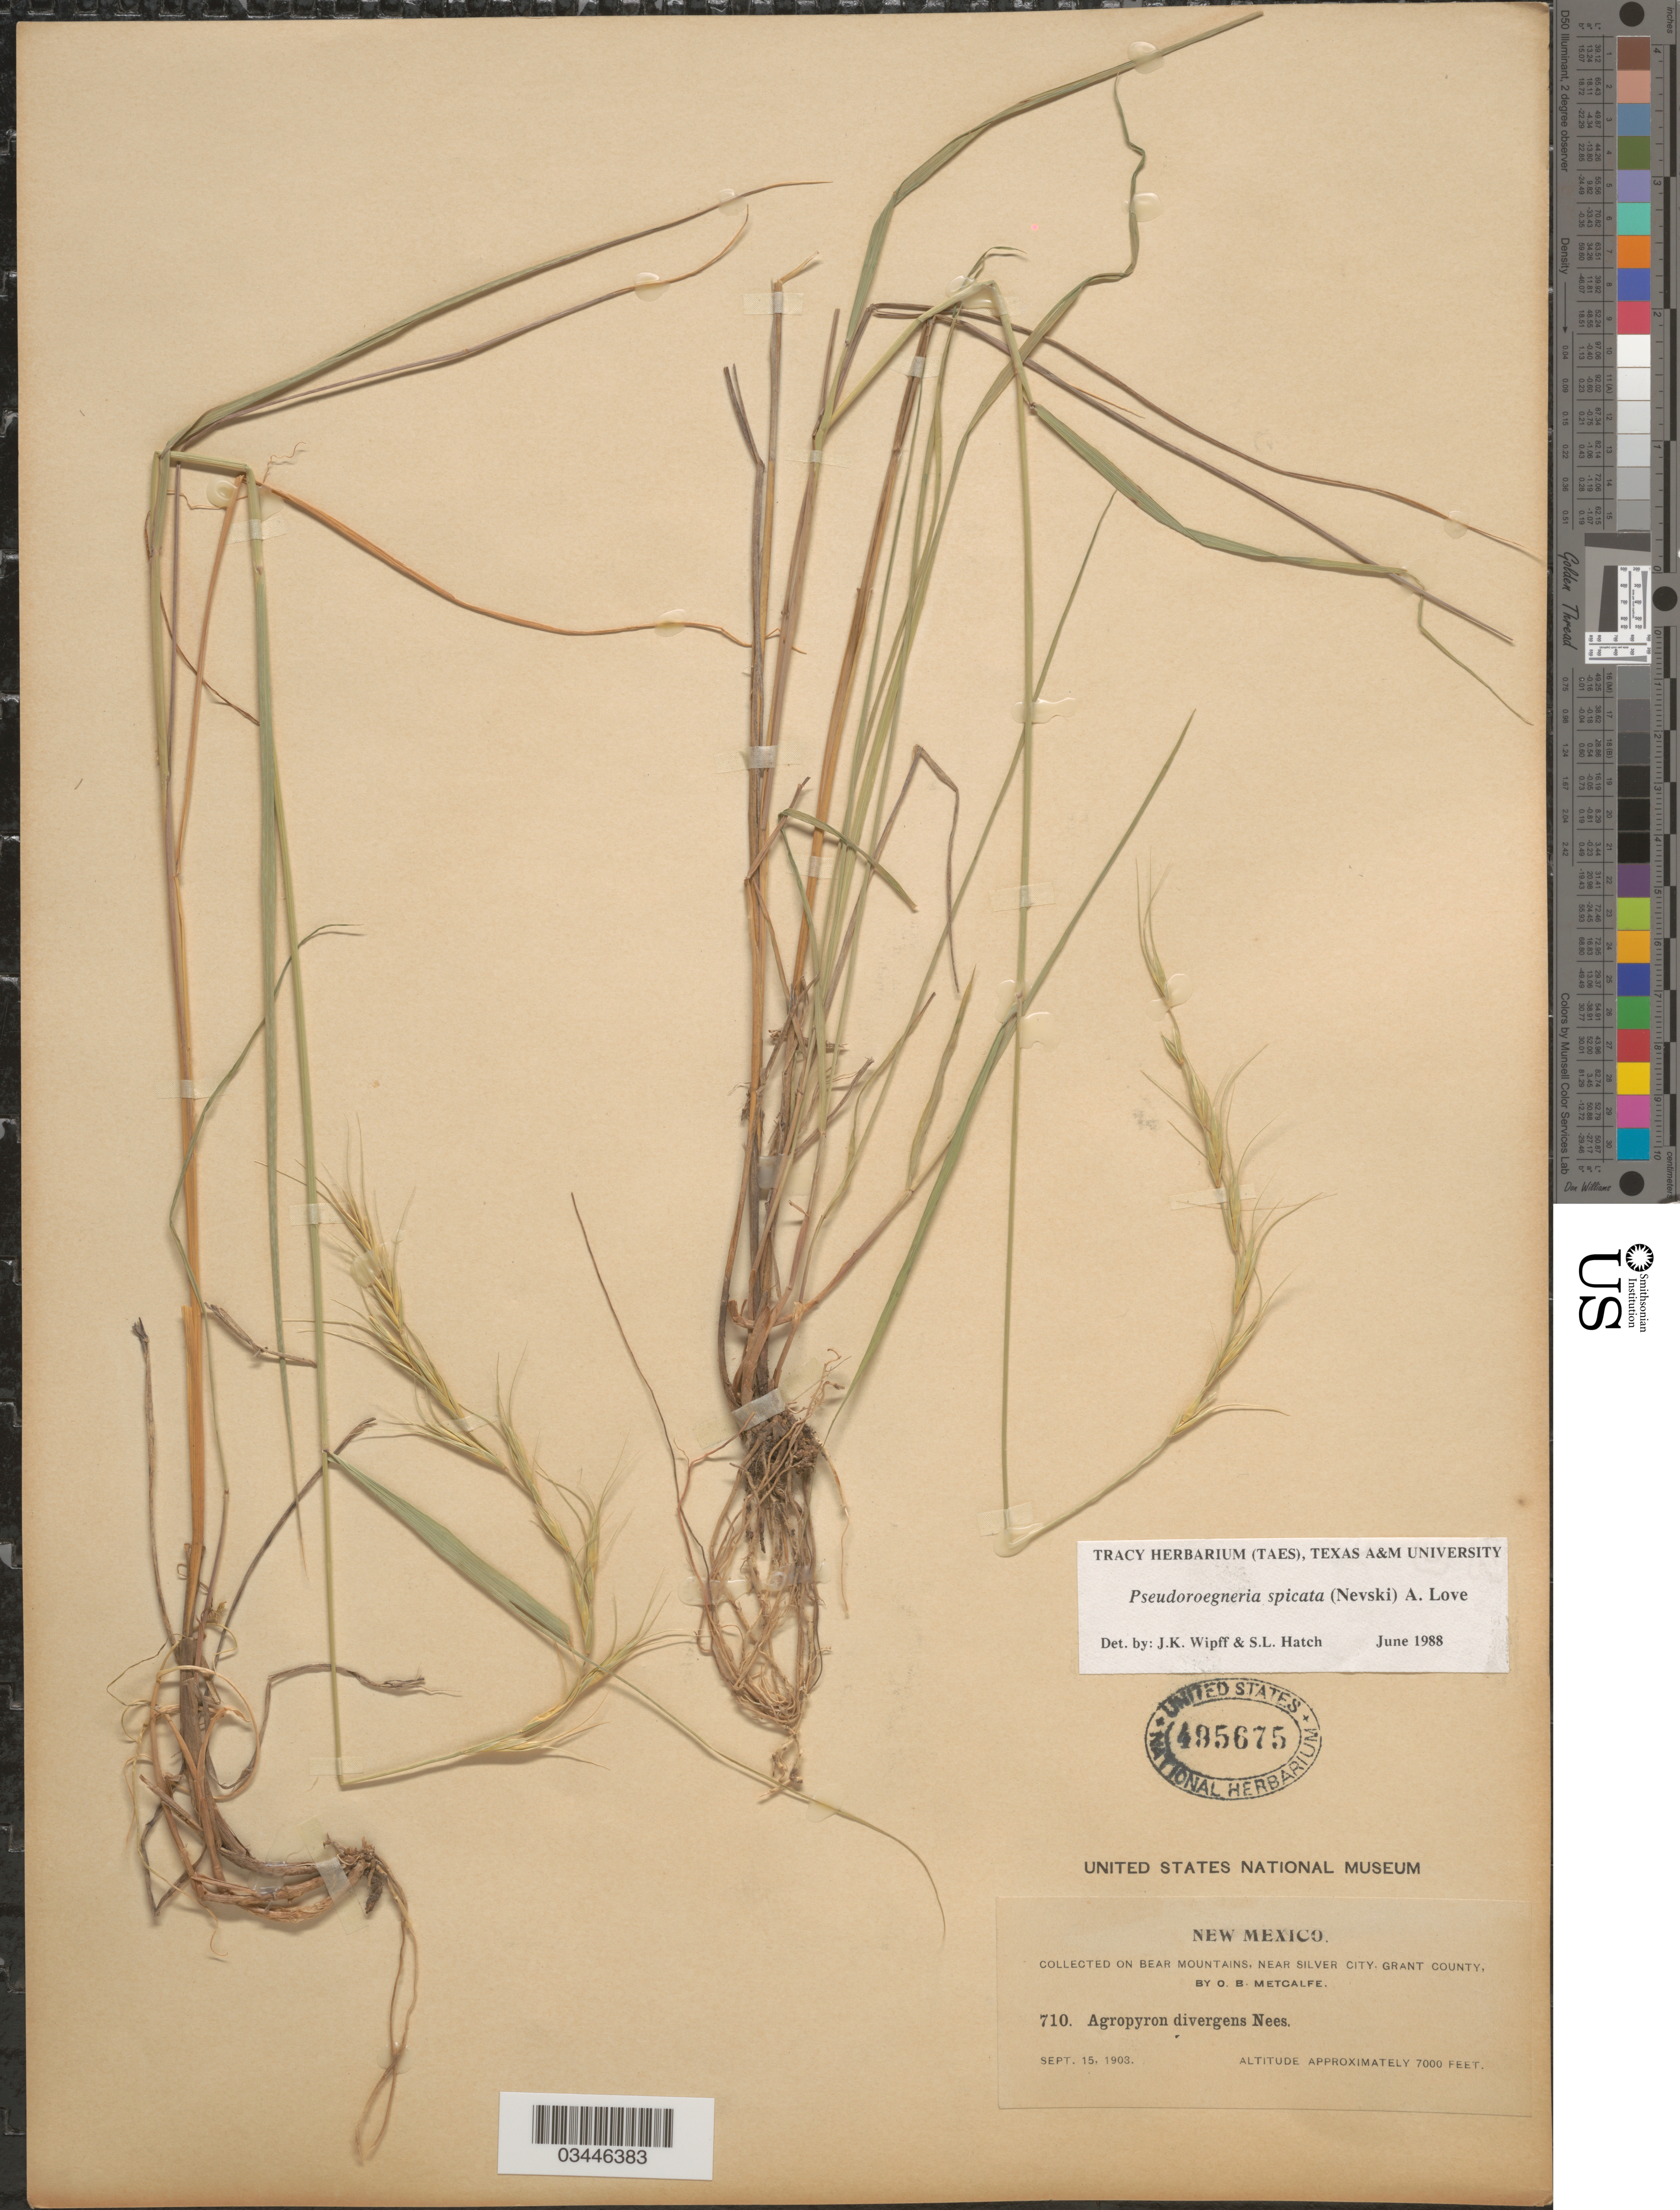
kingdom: Plantae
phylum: Tracheophyta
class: Liliopsida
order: Poales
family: Poaceae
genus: Pseudoroegneria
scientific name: Pseudoroegneria spicata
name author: (Pursh) Á. Löve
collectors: O. B. Metcalfe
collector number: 710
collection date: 1903-09-15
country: United States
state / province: New Mexico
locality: On Bear Mountains, near Silver City, Grant County.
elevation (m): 2134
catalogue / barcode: US 495675